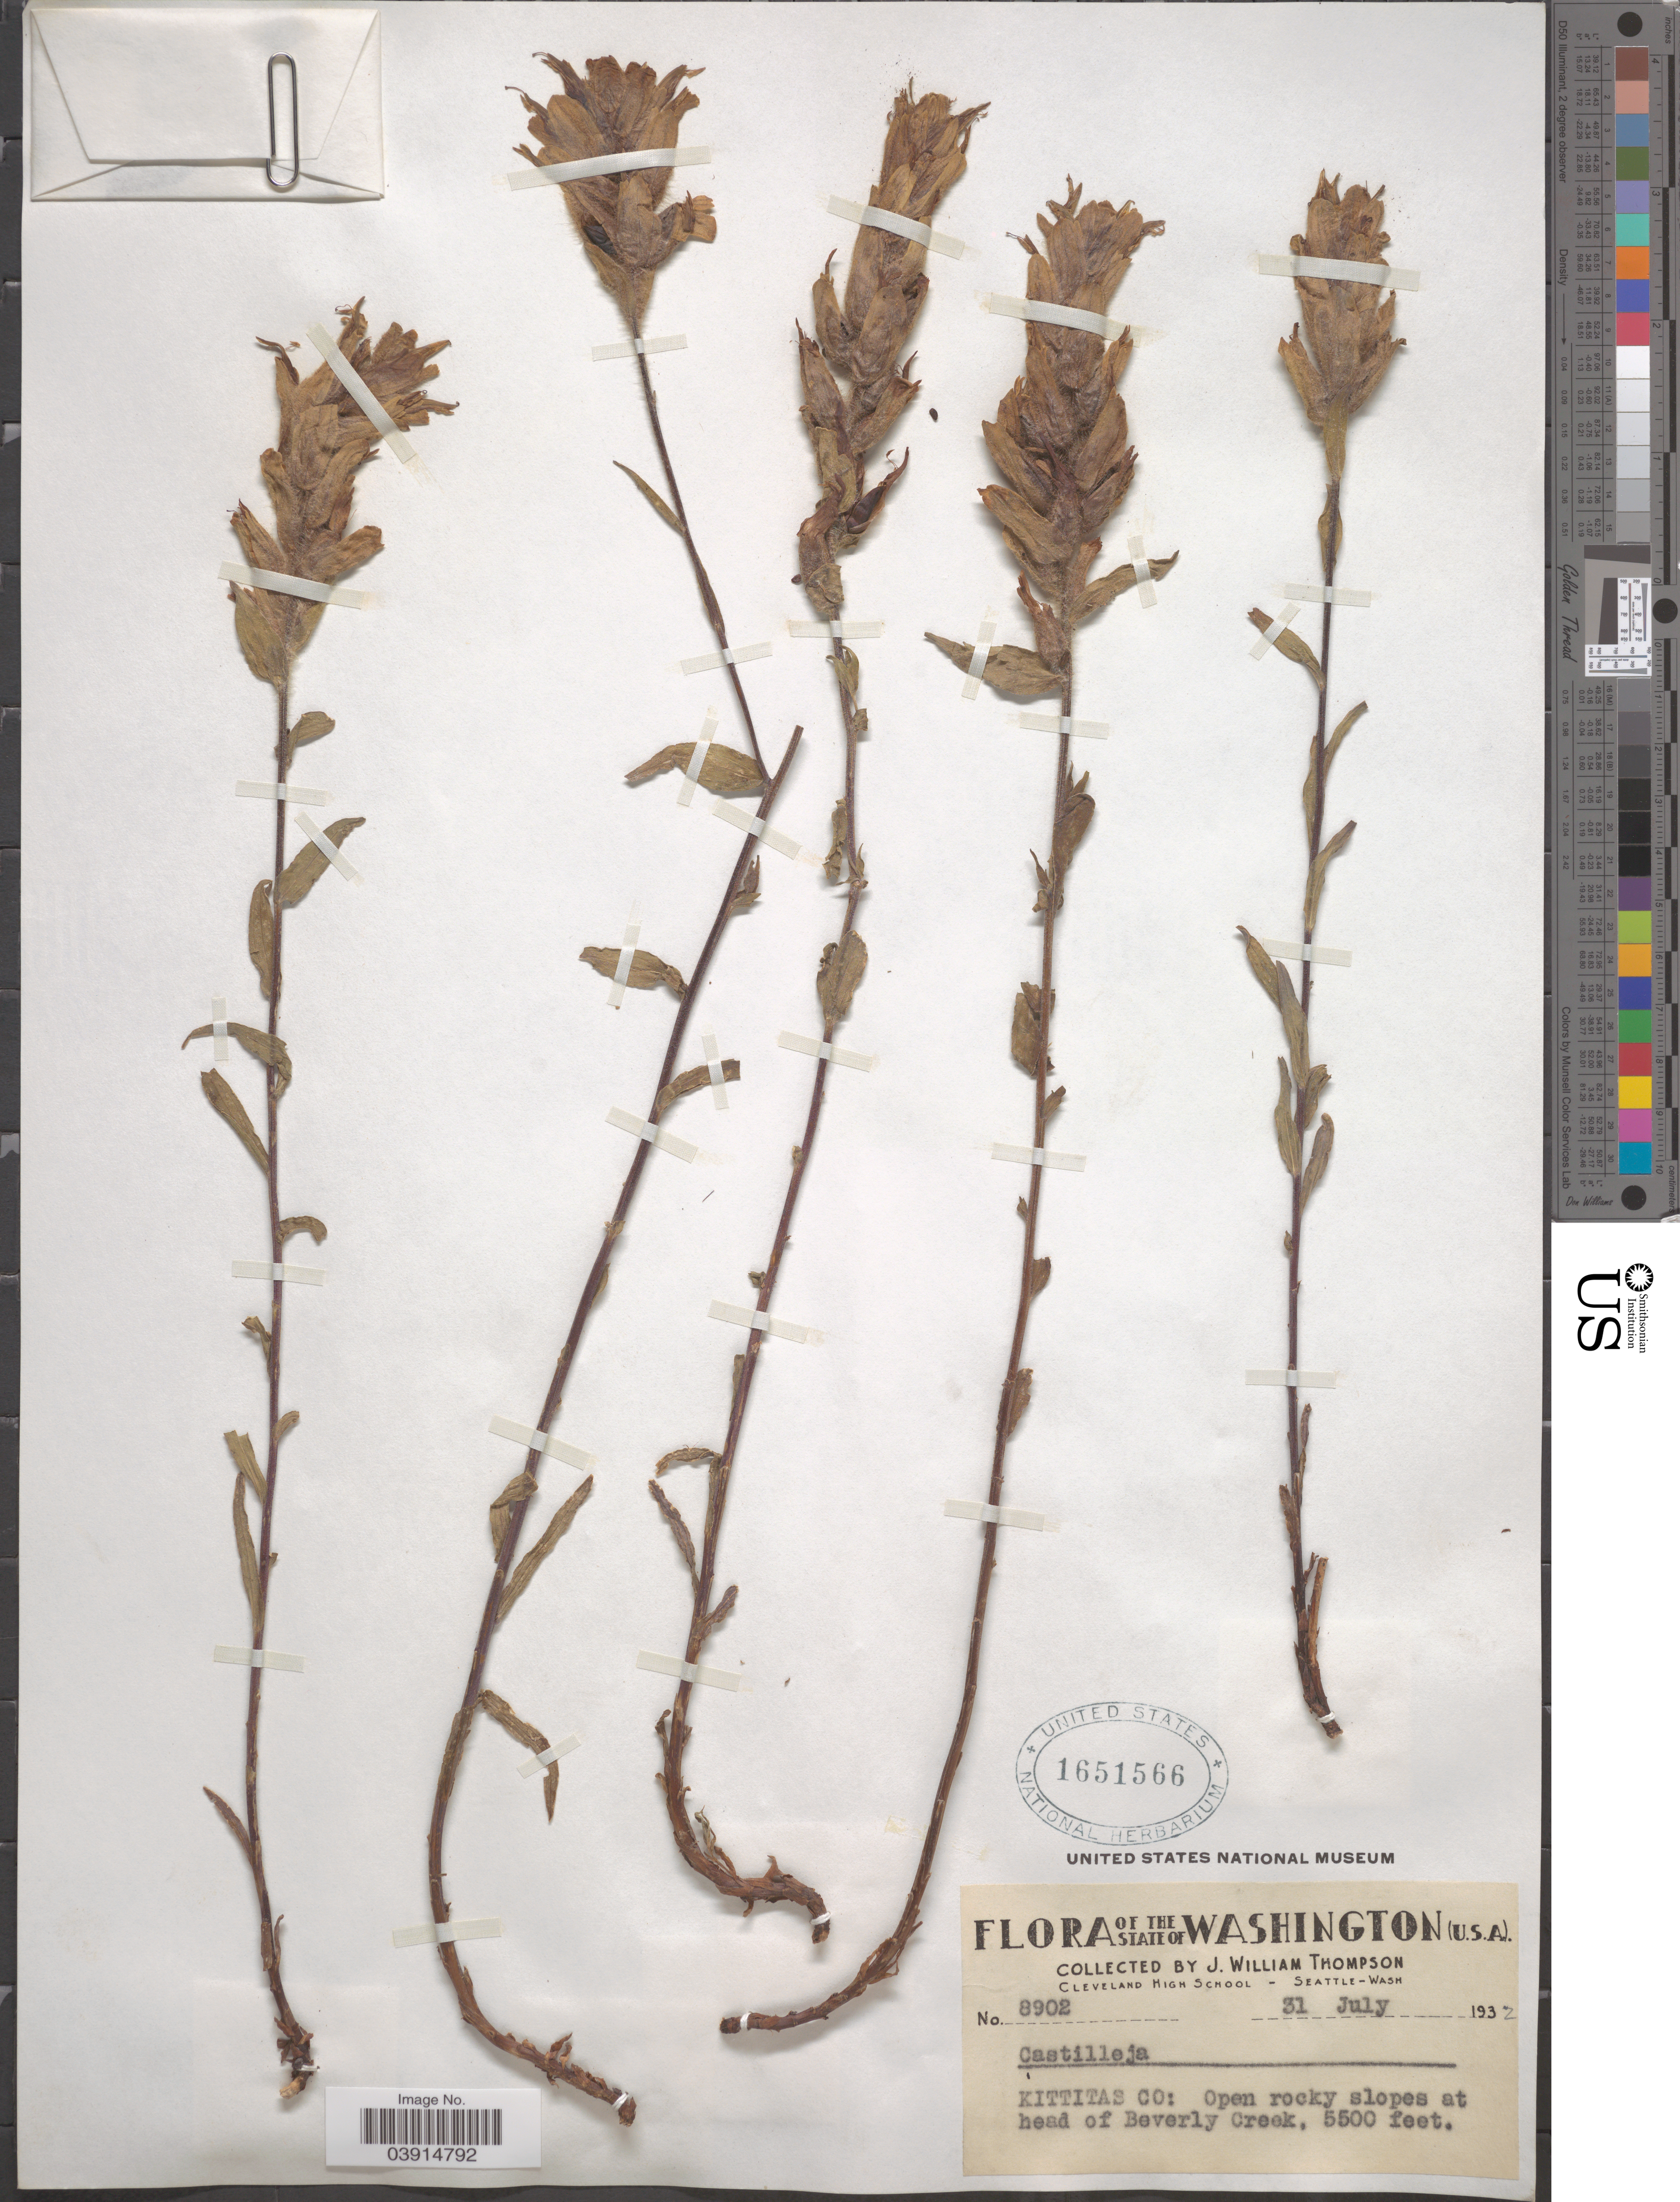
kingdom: Plantae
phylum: Tracheophyta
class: Magnoliopsida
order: Lamiales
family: Orobanchaceae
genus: Castilleja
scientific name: Castilleja sp.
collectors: J. W. Thompson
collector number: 8902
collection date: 1932-07-31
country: United States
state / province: Washington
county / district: Kittitas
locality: Kittitas Co: Open rocky slopes at head of Beverly Creek.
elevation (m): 1676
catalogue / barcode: US 1651566